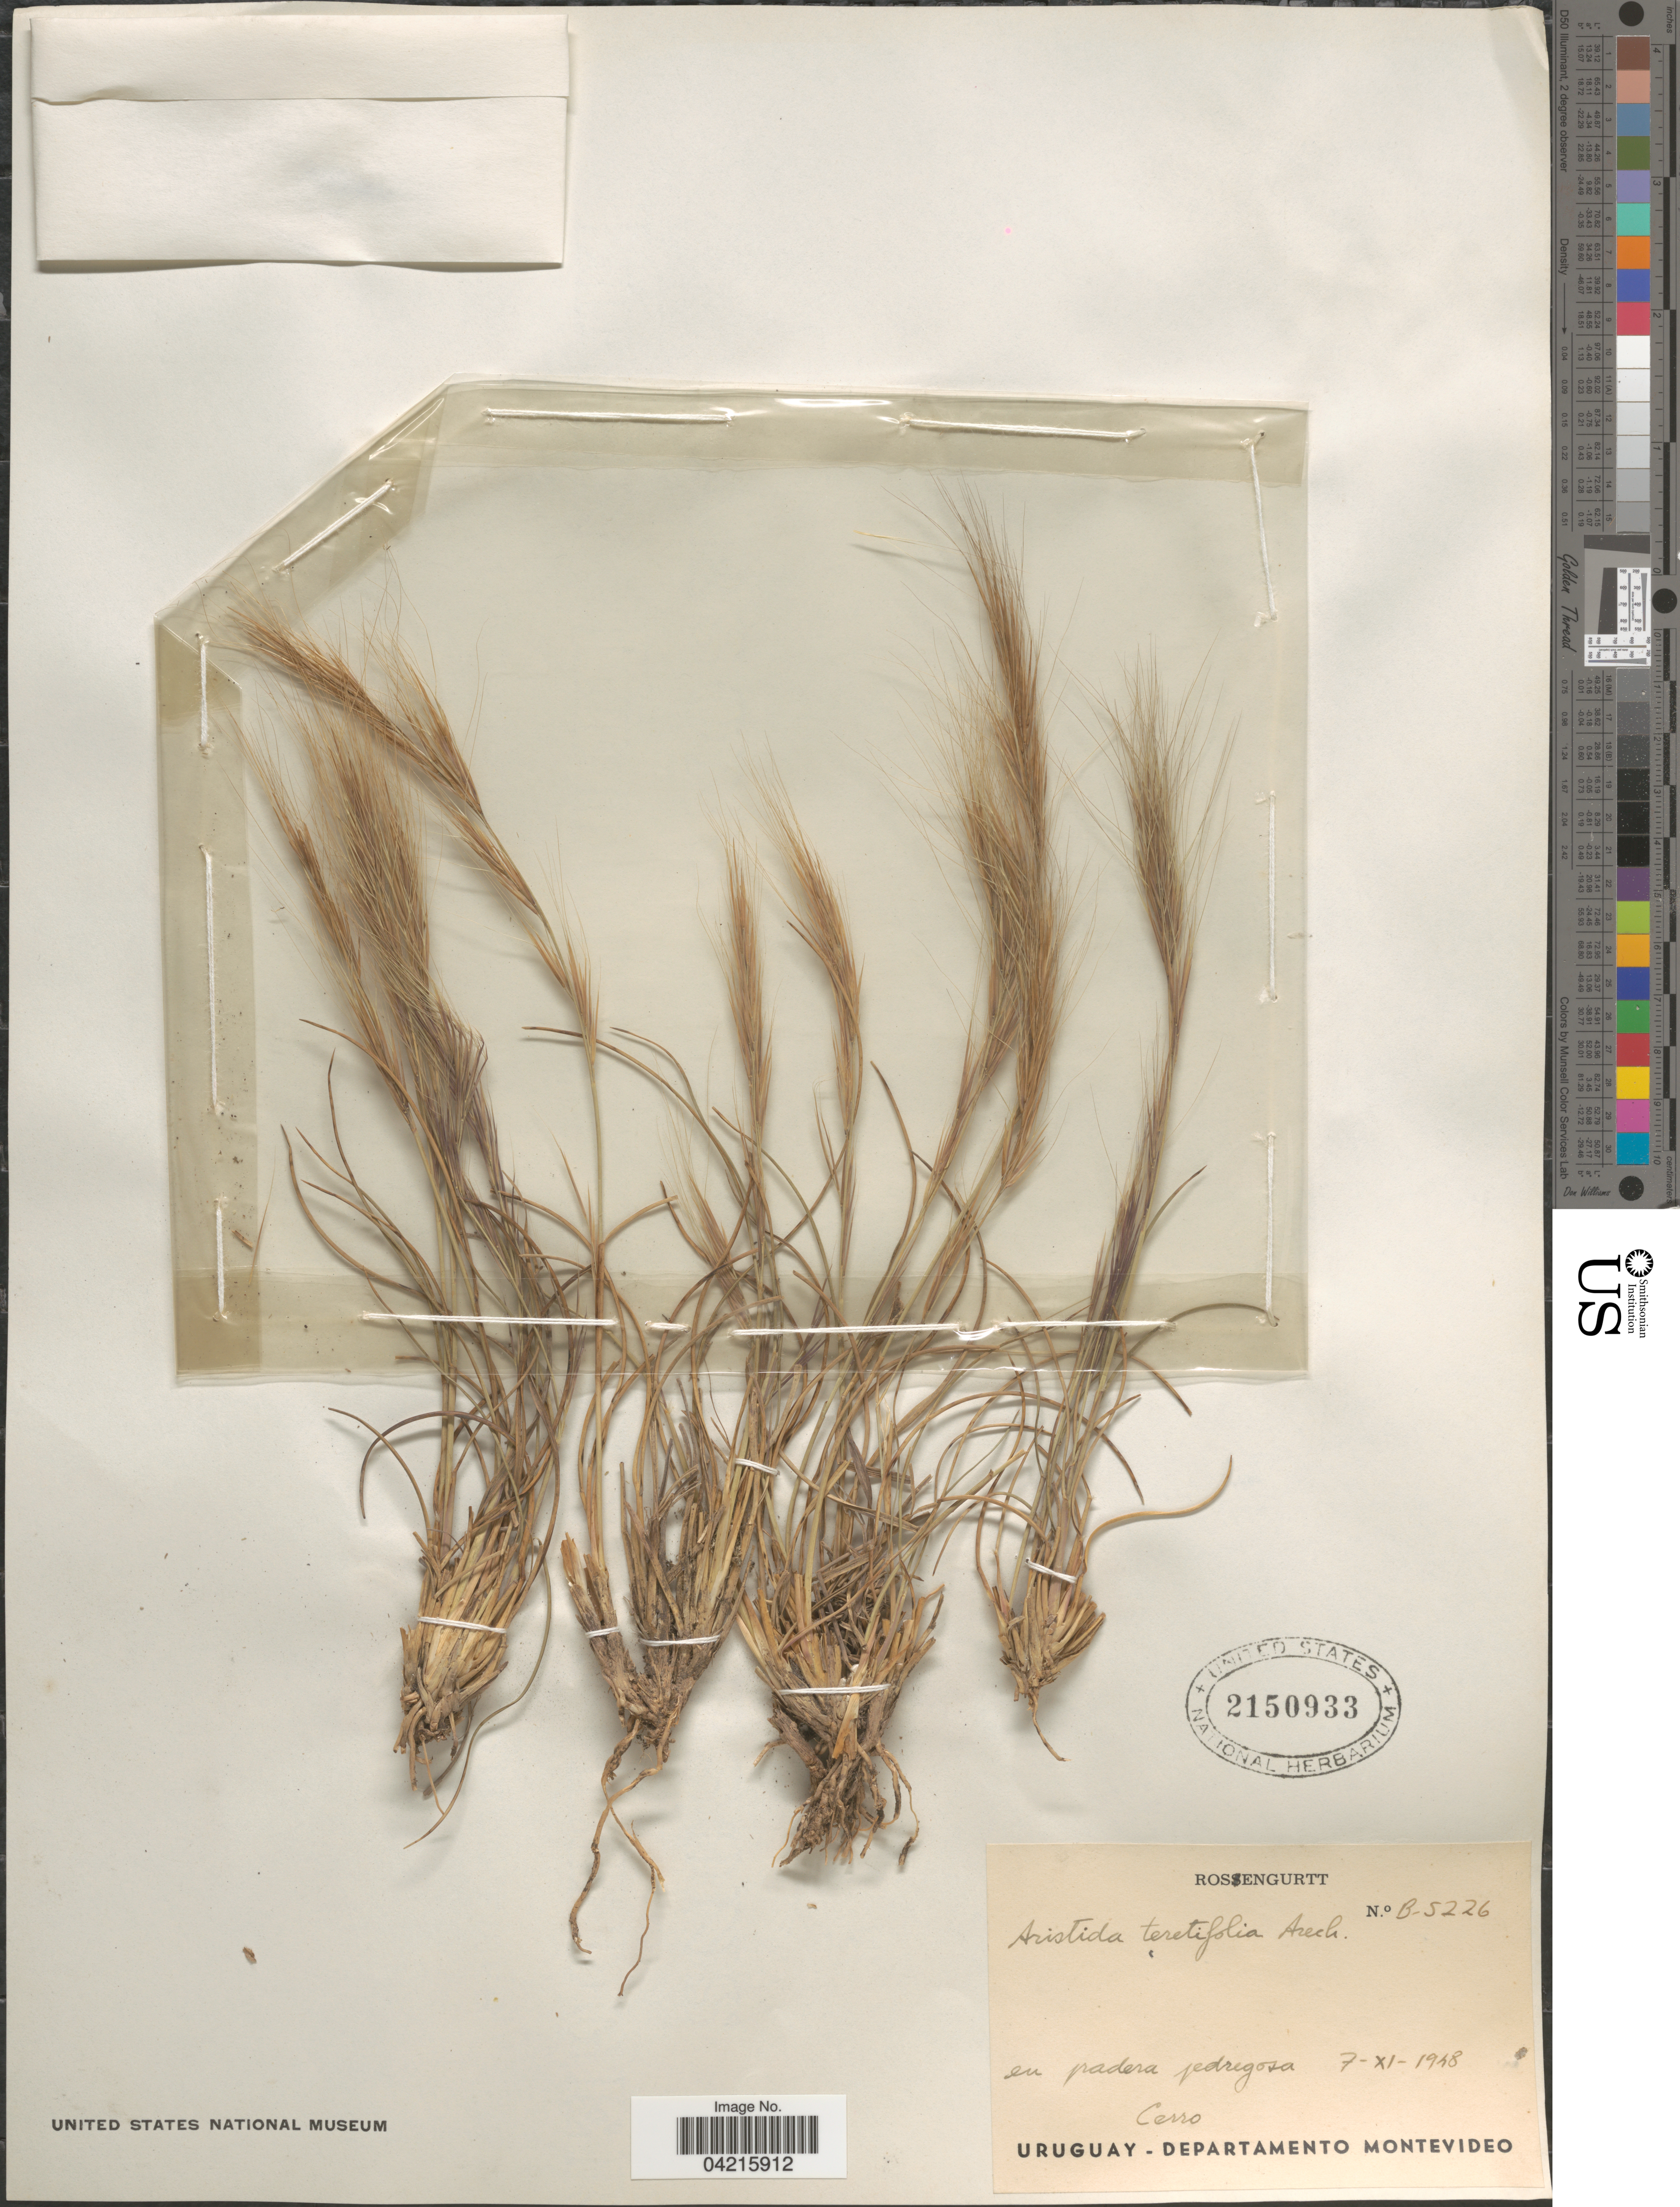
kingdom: Plantae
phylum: Tracheophyta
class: Liliopsida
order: Poales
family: Poaceae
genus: Aristida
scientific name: Aristida teretifolia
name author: Arechav.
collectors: Rosengurtt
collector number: B-5226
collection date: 1948-11-07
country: Uruguay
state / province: Montevideo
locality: En padera pedregosa. Cerro. Departamento Montevideo.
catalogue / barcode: US 2150933